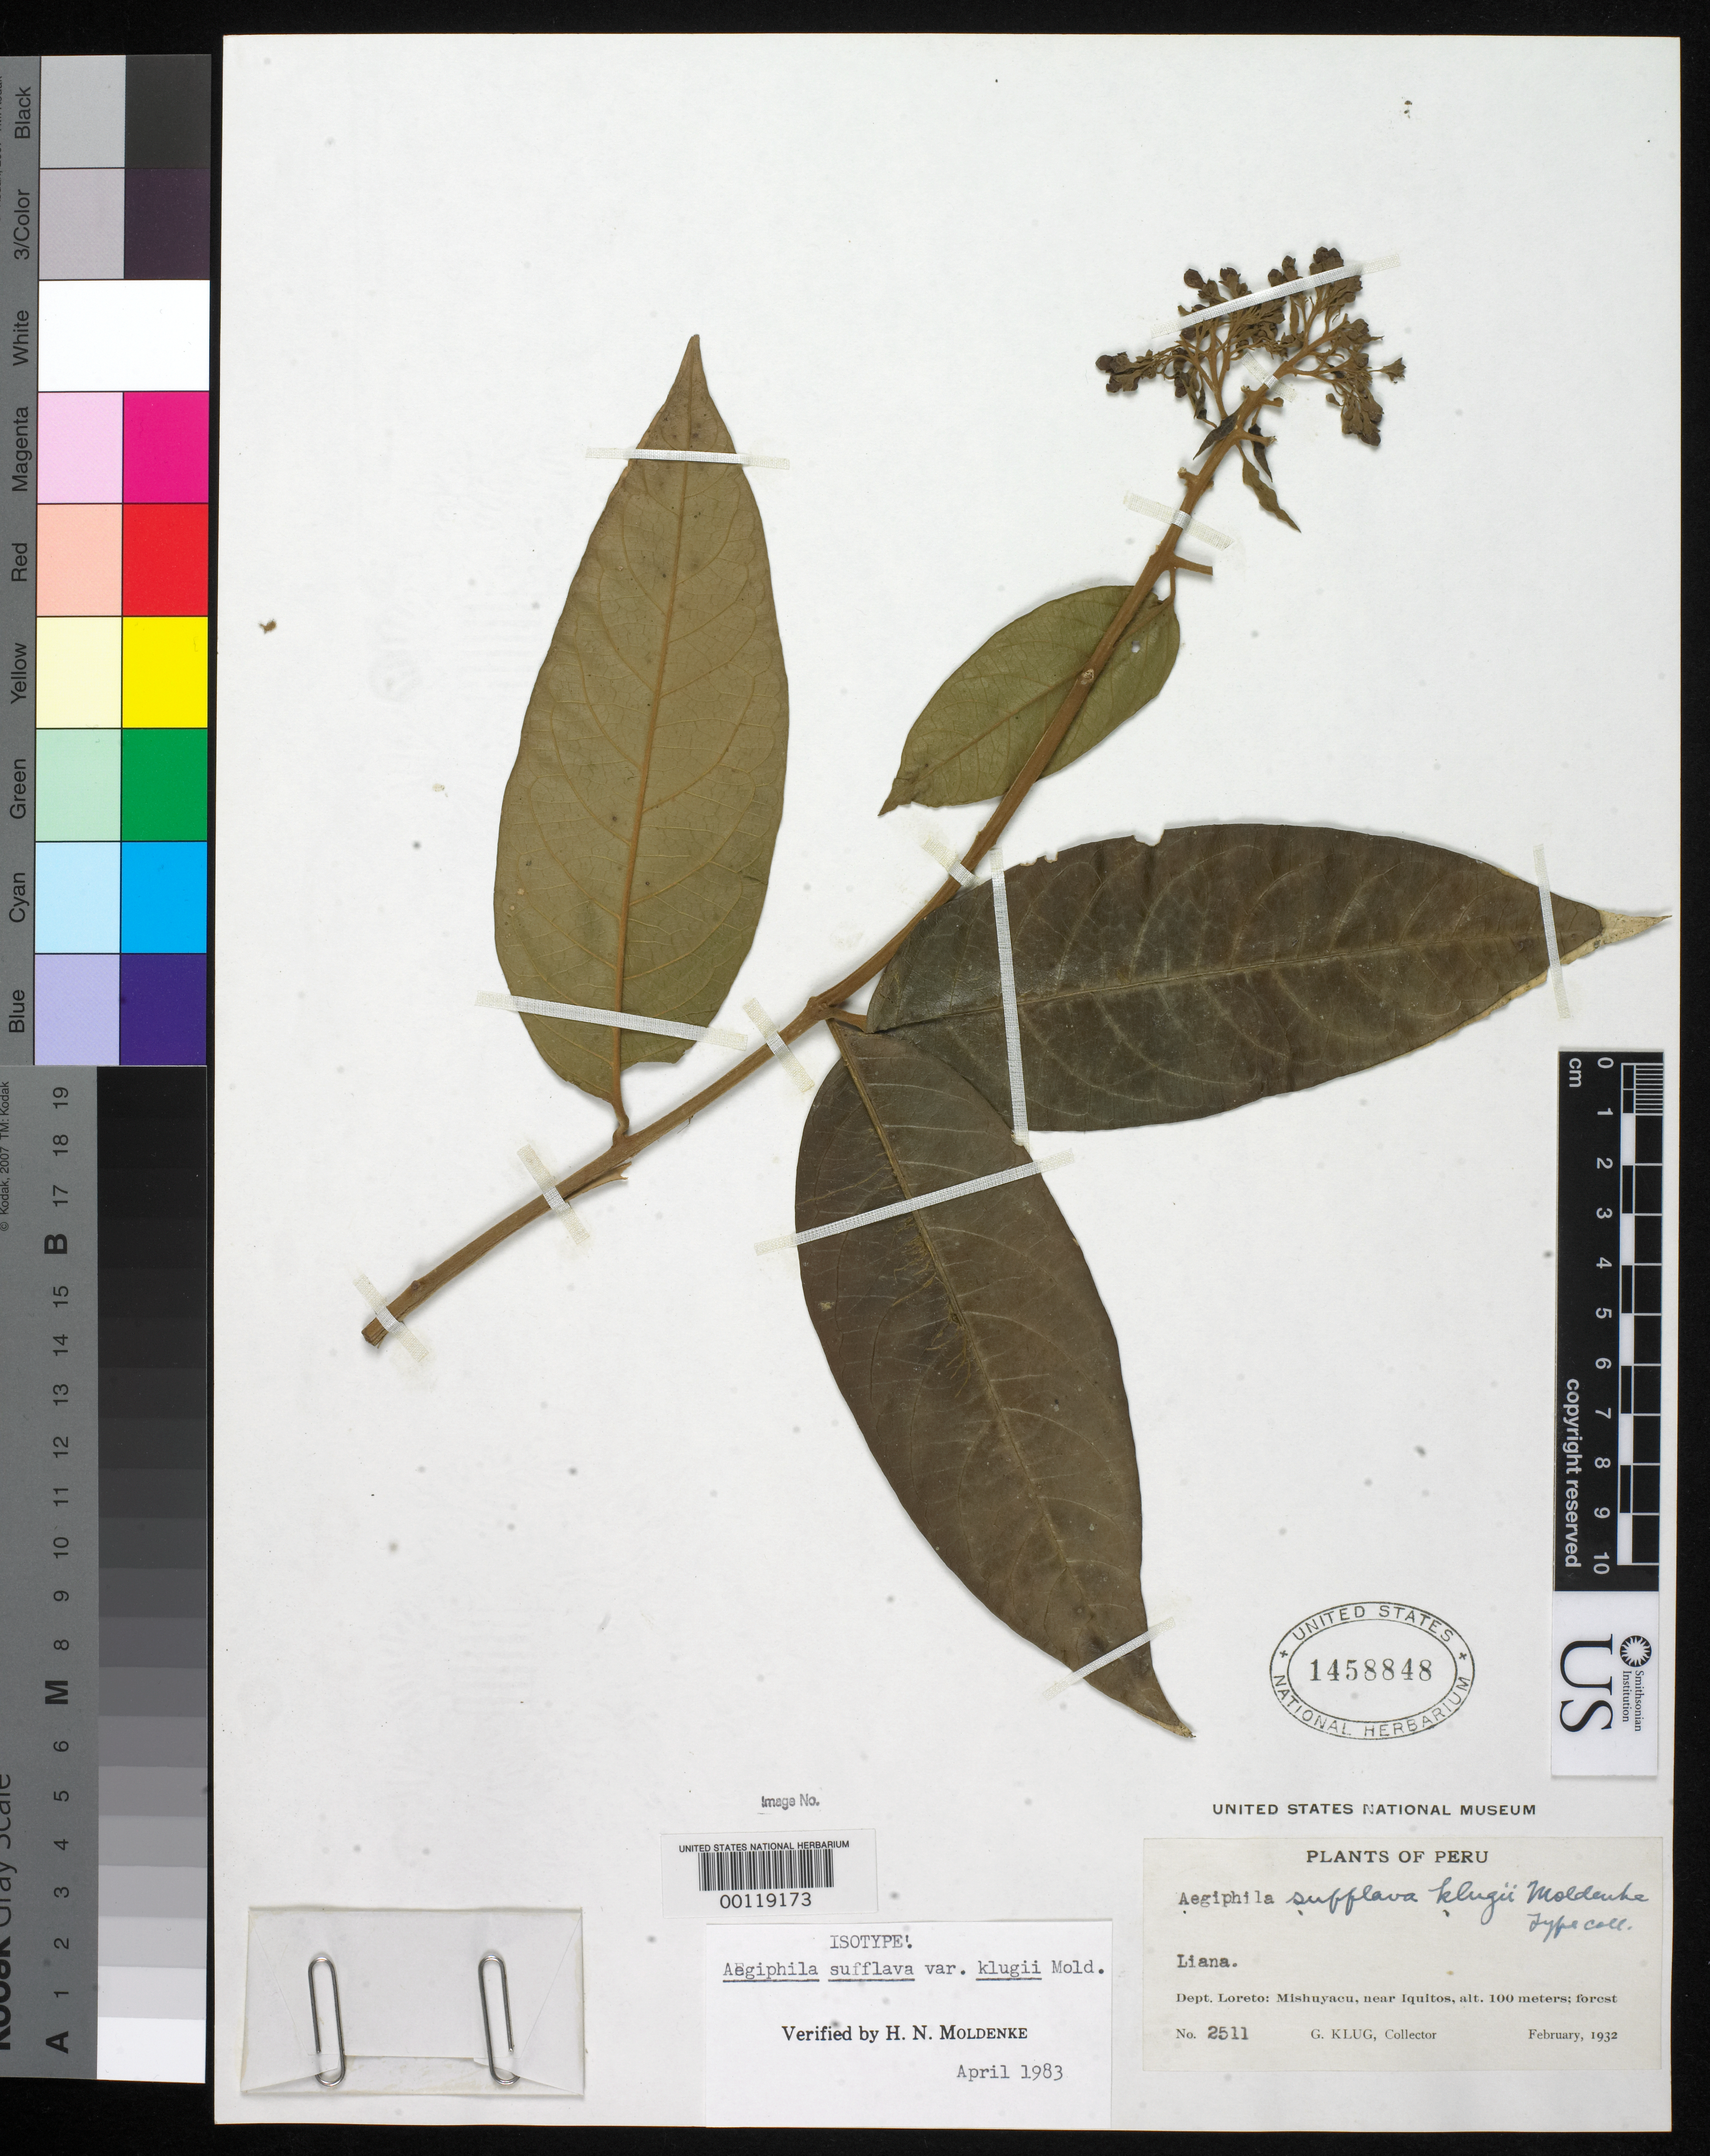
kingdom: Plantae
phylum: Tracheophyta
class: Magnoliopsida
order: Lamiales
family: Lamiaceae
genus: Aegiphila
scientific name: Aegiphila sufflava var. klugii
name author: Moldenke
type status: Isotype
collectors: G. Klug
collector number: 2511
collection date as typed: Feb 1932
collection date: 1932-02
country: Peru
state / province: Loreto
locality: Mishuyacu, near Iquitos.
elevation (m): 100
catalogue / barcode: US 1458848